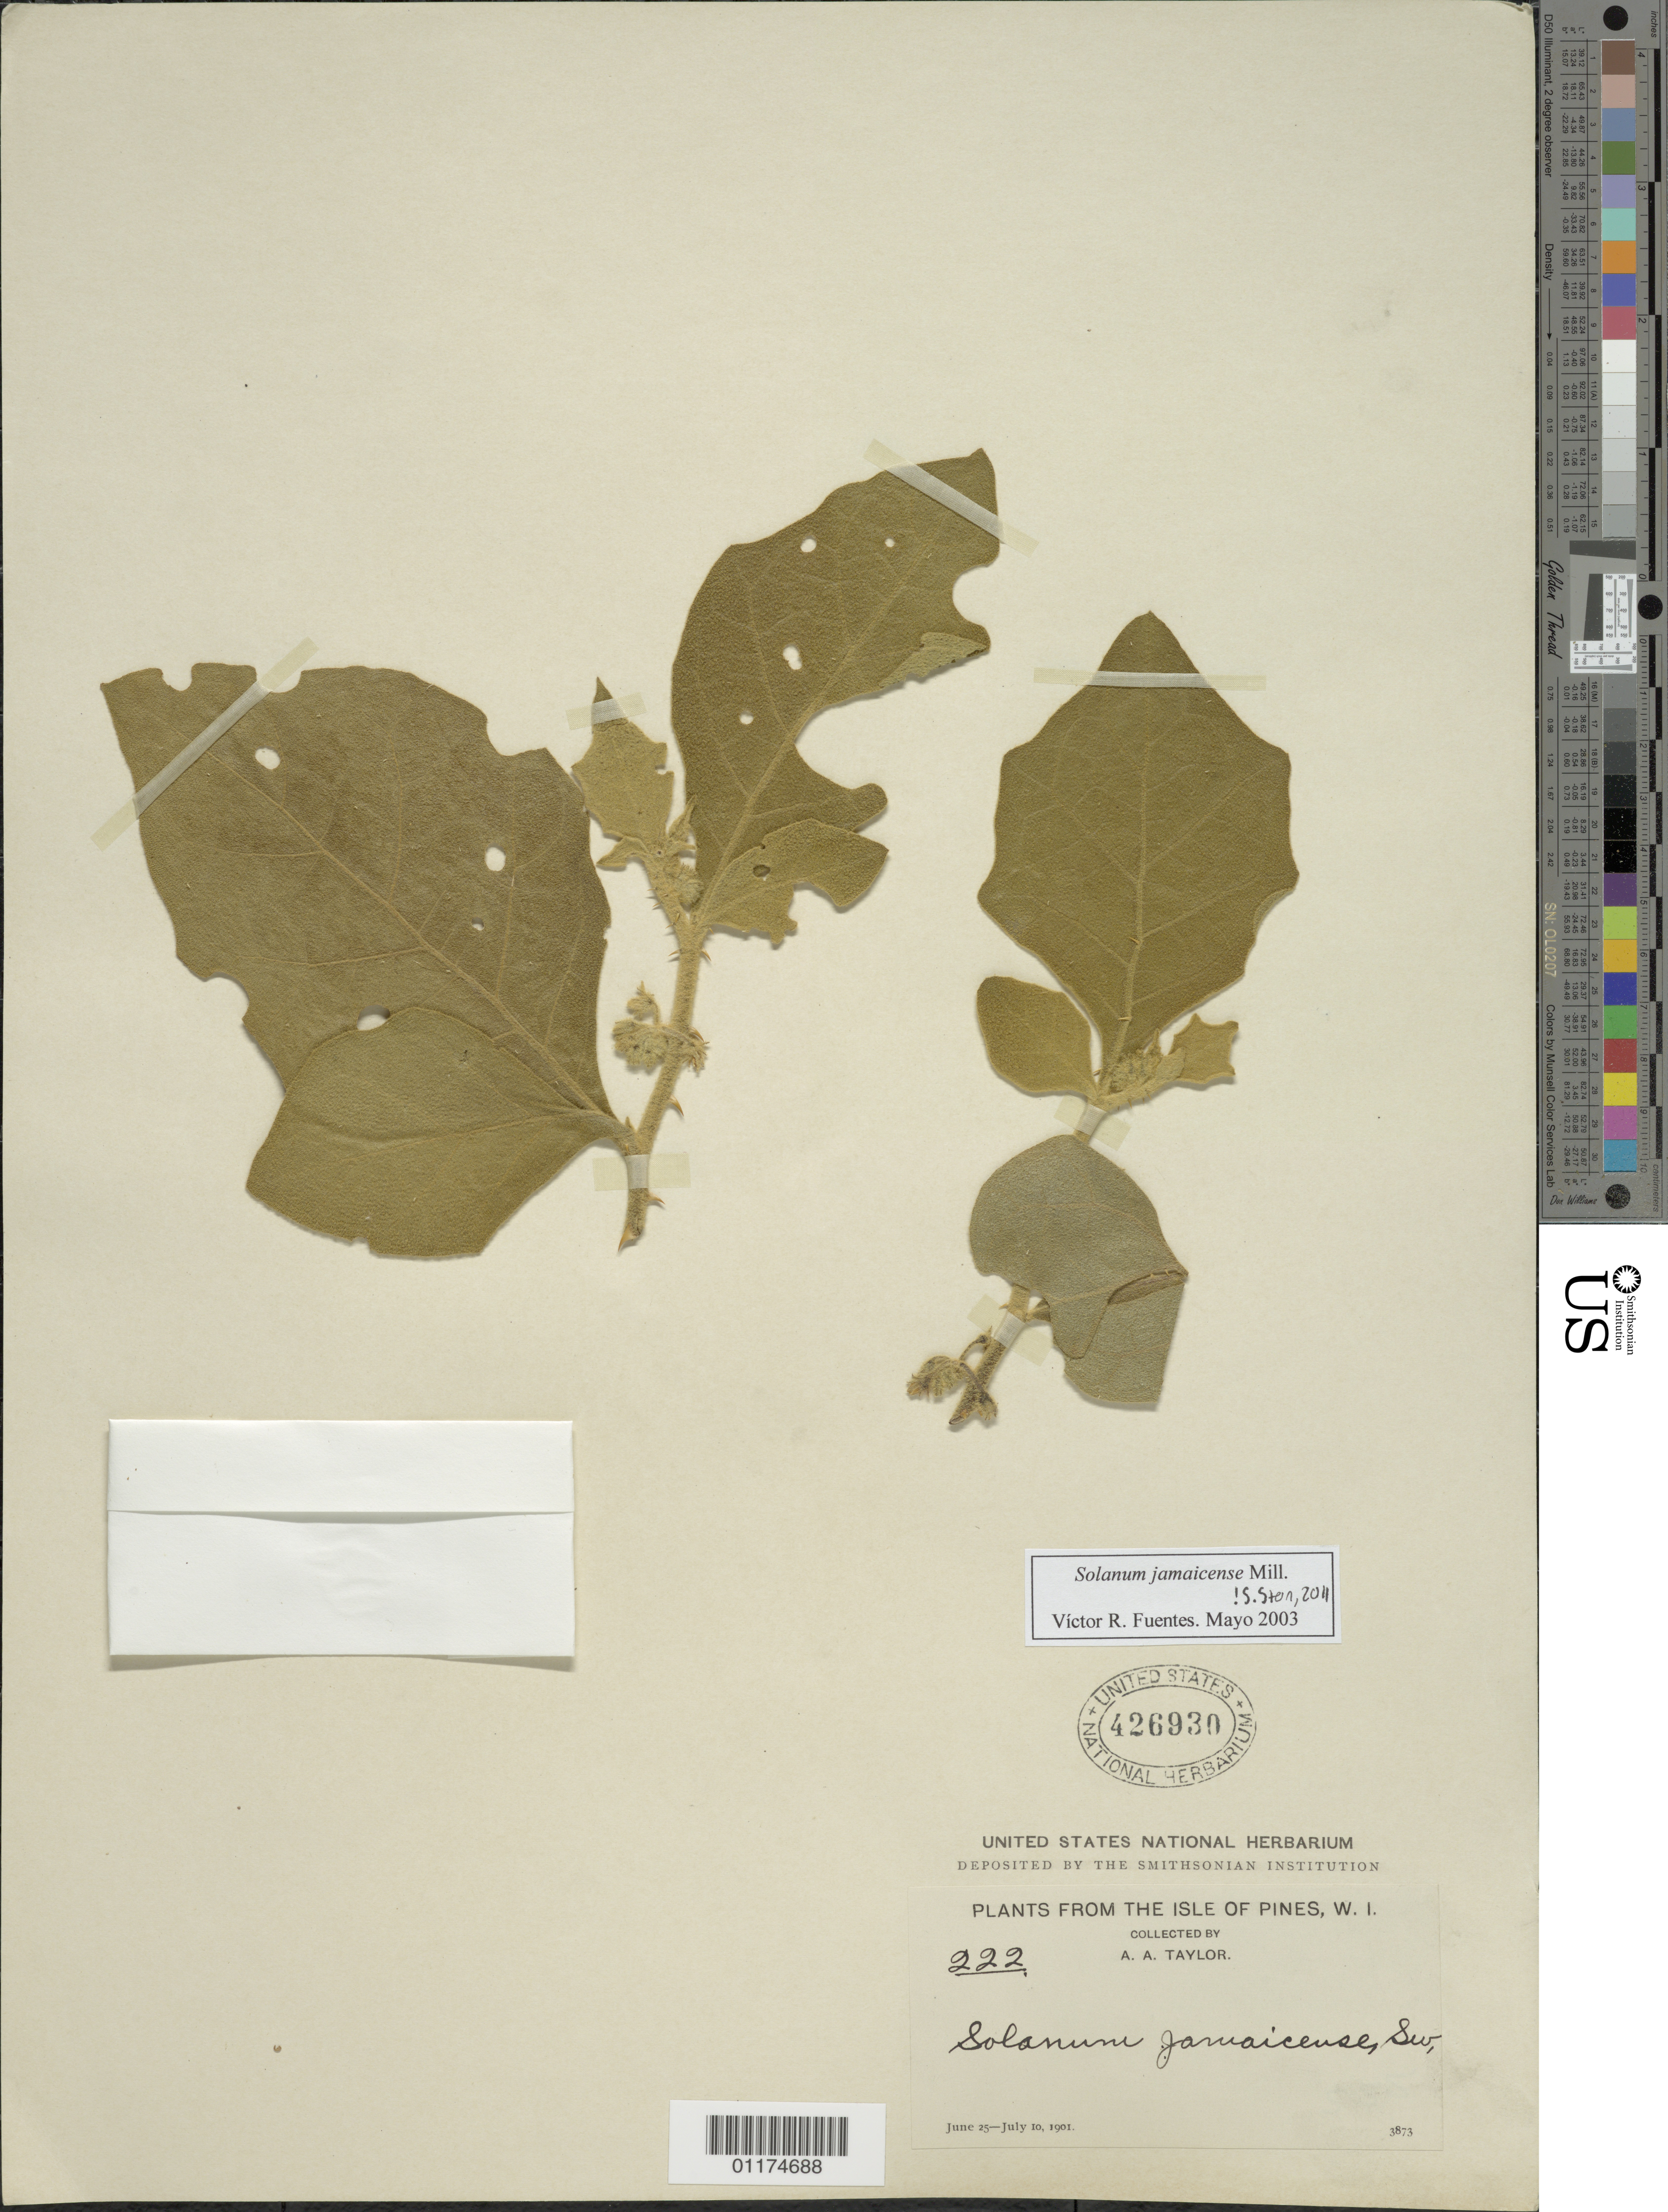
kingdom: Plantae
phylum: Tracheophyta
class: Magnoliopsida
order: Solanales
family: Solanaceae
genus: Solanum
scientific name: Solanum jamaicense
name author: Mill.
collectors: A. A. Taylor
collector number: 222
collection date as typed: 25 Jun 1901 to 10 Jul 1901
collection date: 1901-06-25/1901-07-10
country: Cuba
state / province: Isla de la Juventud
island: Isla de la Juventud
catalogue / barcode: US 426930